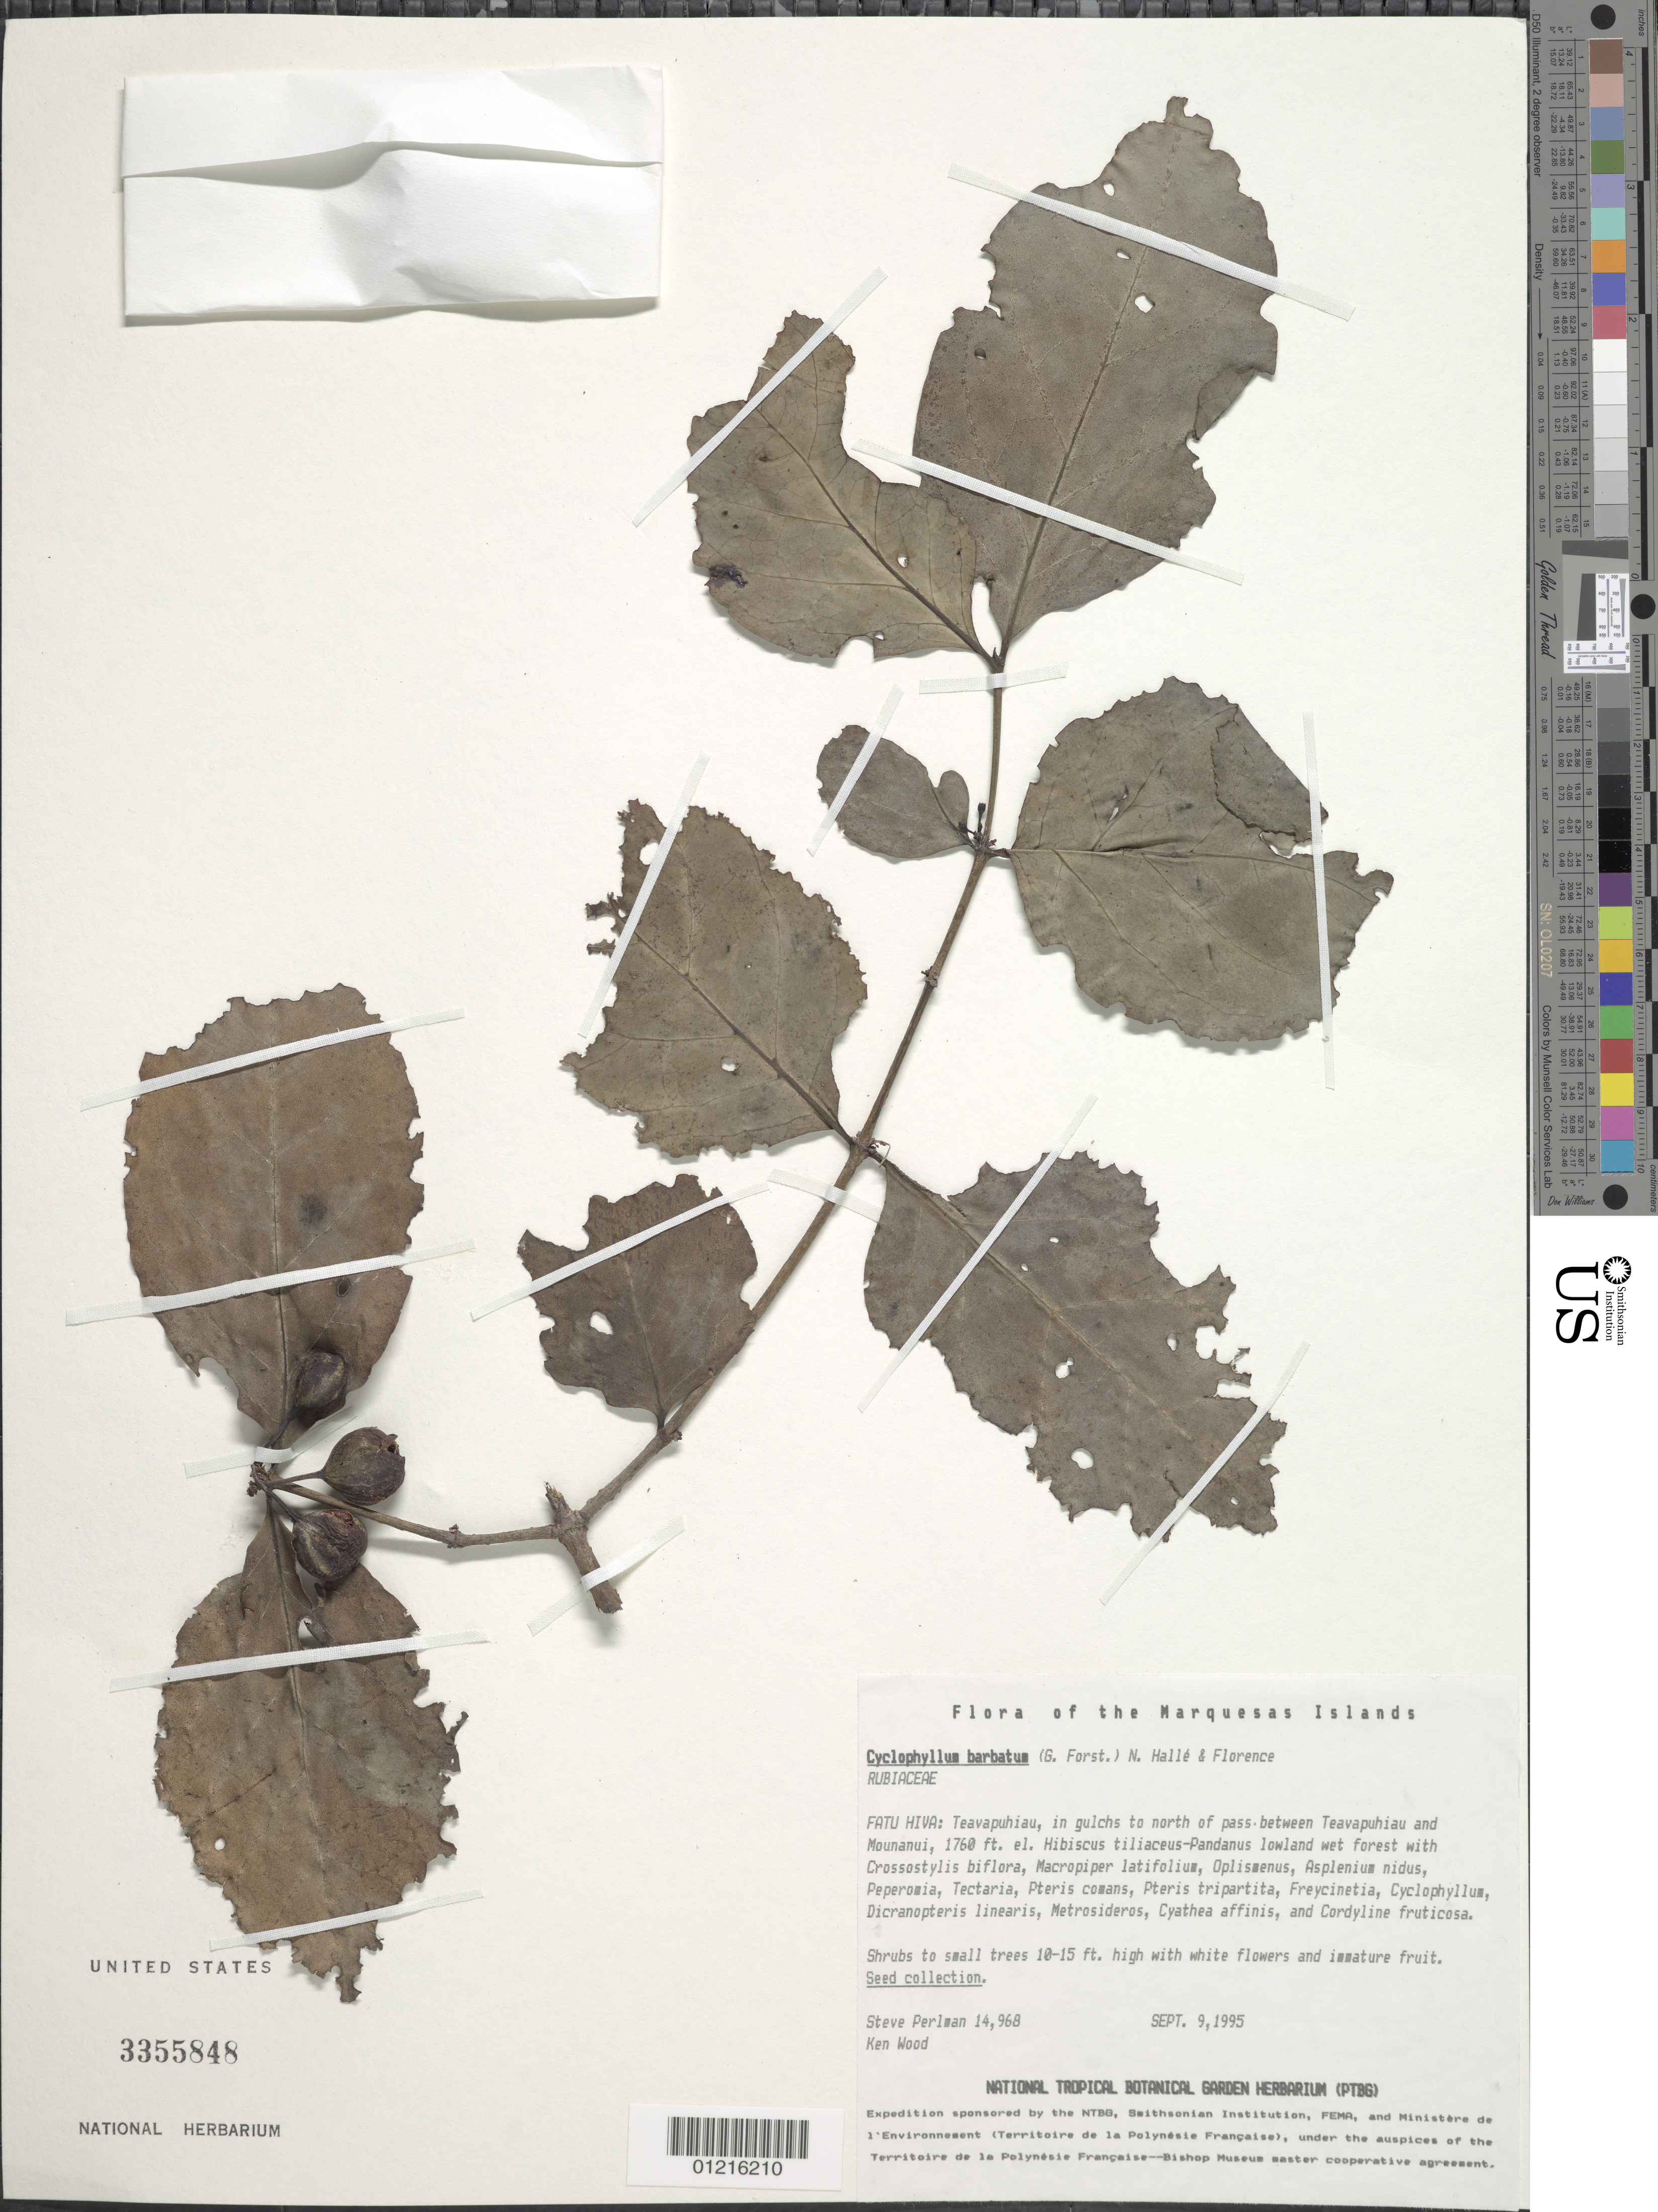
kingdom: Plantae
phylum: Tracheophyta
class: Magnoliopsida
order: Gentianales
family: Rubiaceae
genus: Cyclophyllum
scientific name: Cyclophyllum barbatum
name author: (G. Forst.) N. Hallé & J. Florence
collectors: S. P. Perlman & K. R. Wood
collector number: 14968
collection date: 1995-09-09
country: French Polynesia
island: Fatu Hiva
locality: Teavapuhiau, in gulches to N of Pass, between Teavapuhiau and Mounanui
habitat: In Hibiscus tiliaceus - Pandanus lowland wet forest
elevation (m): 537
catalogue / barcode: US 3355848